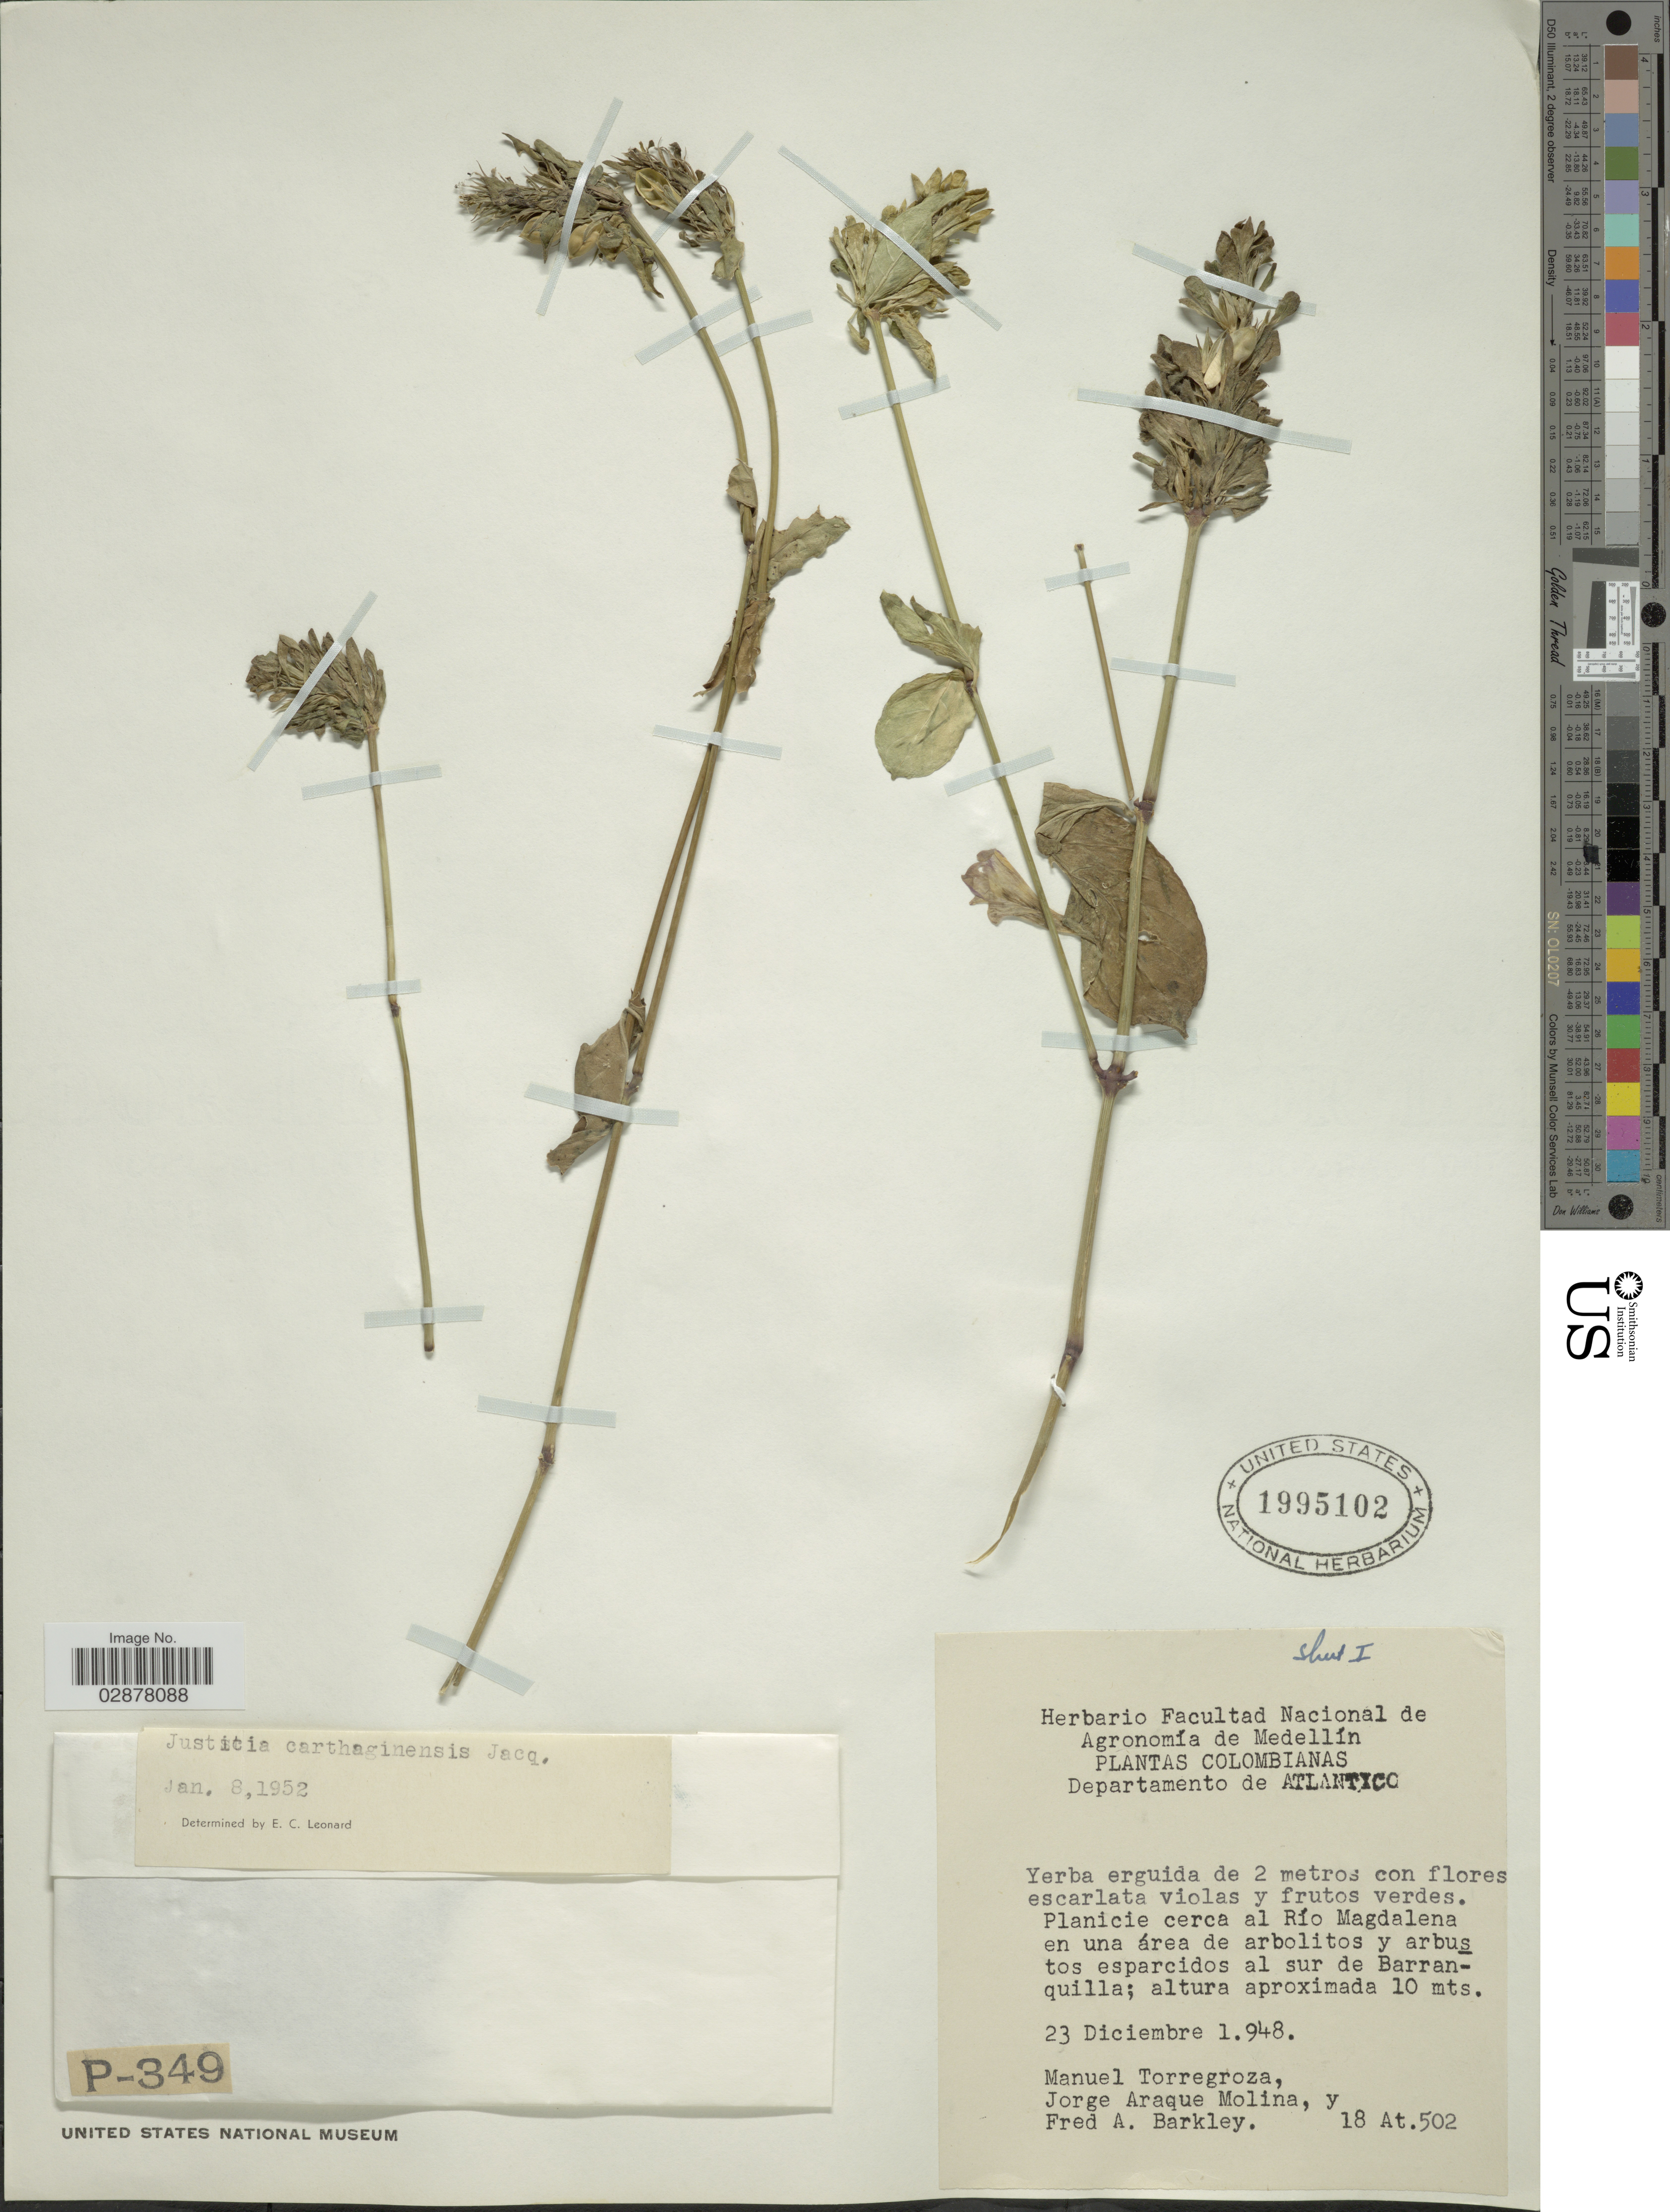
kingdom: Plantae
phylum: Tracheophyta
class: Magnoliopsida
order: Lamiales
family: Acanthaceae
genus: Justicia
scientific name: Justicia carthaginensis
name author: Jacq.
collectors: M. Torregroza C., J. A. Molina & F. A. Barkley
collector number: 18At502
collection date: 1948-12-23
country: Colombia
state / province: Atlántico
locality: Departamento de Atlantico, Planicie cerca al Río Magdalena en una área de arbolitos y arbustos esparcidos al sur de Barranquilla.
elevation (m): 10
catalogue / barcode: US 1995102